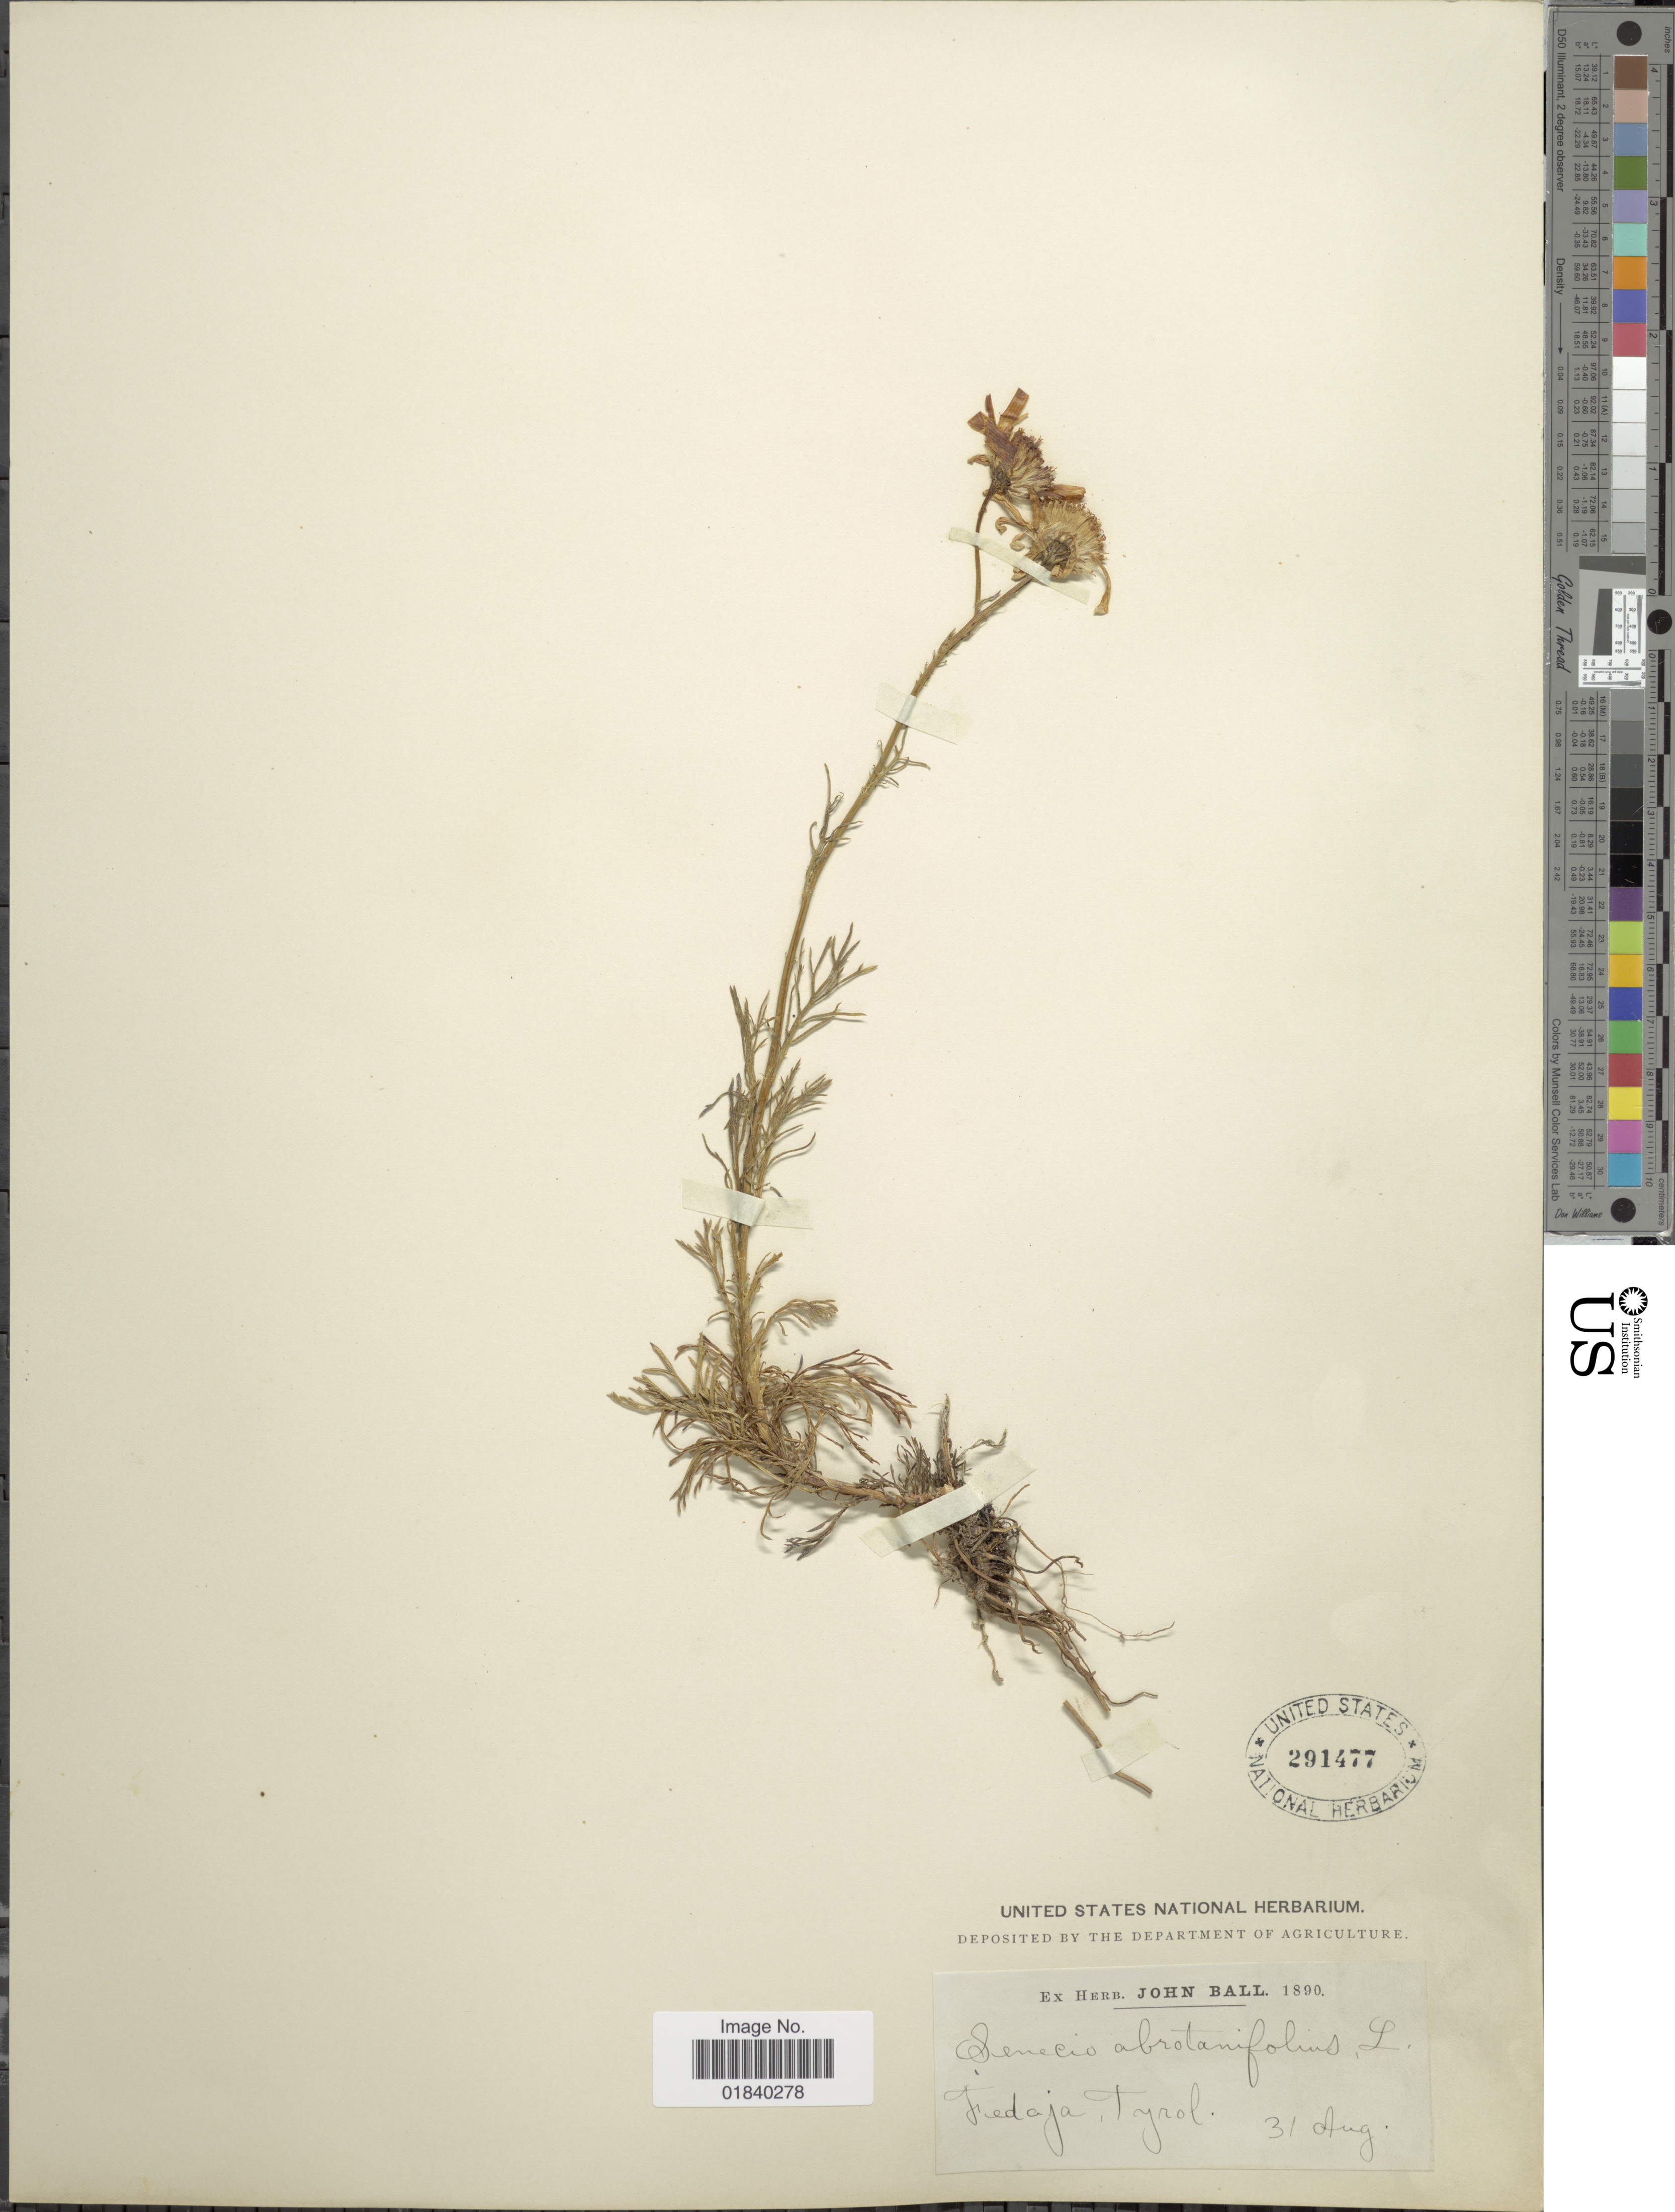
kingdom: Plantae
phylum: Tracheophyta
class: Magnoliopsida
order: Asterales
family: Asteraceae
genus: Jacobaea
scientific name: Jacobaea abrotanifolia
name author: (L.) Moench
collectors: ex herb. John Ball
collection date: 1890-08-31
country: Italy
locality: Fedaja, Tyrol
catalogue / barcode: US 291477